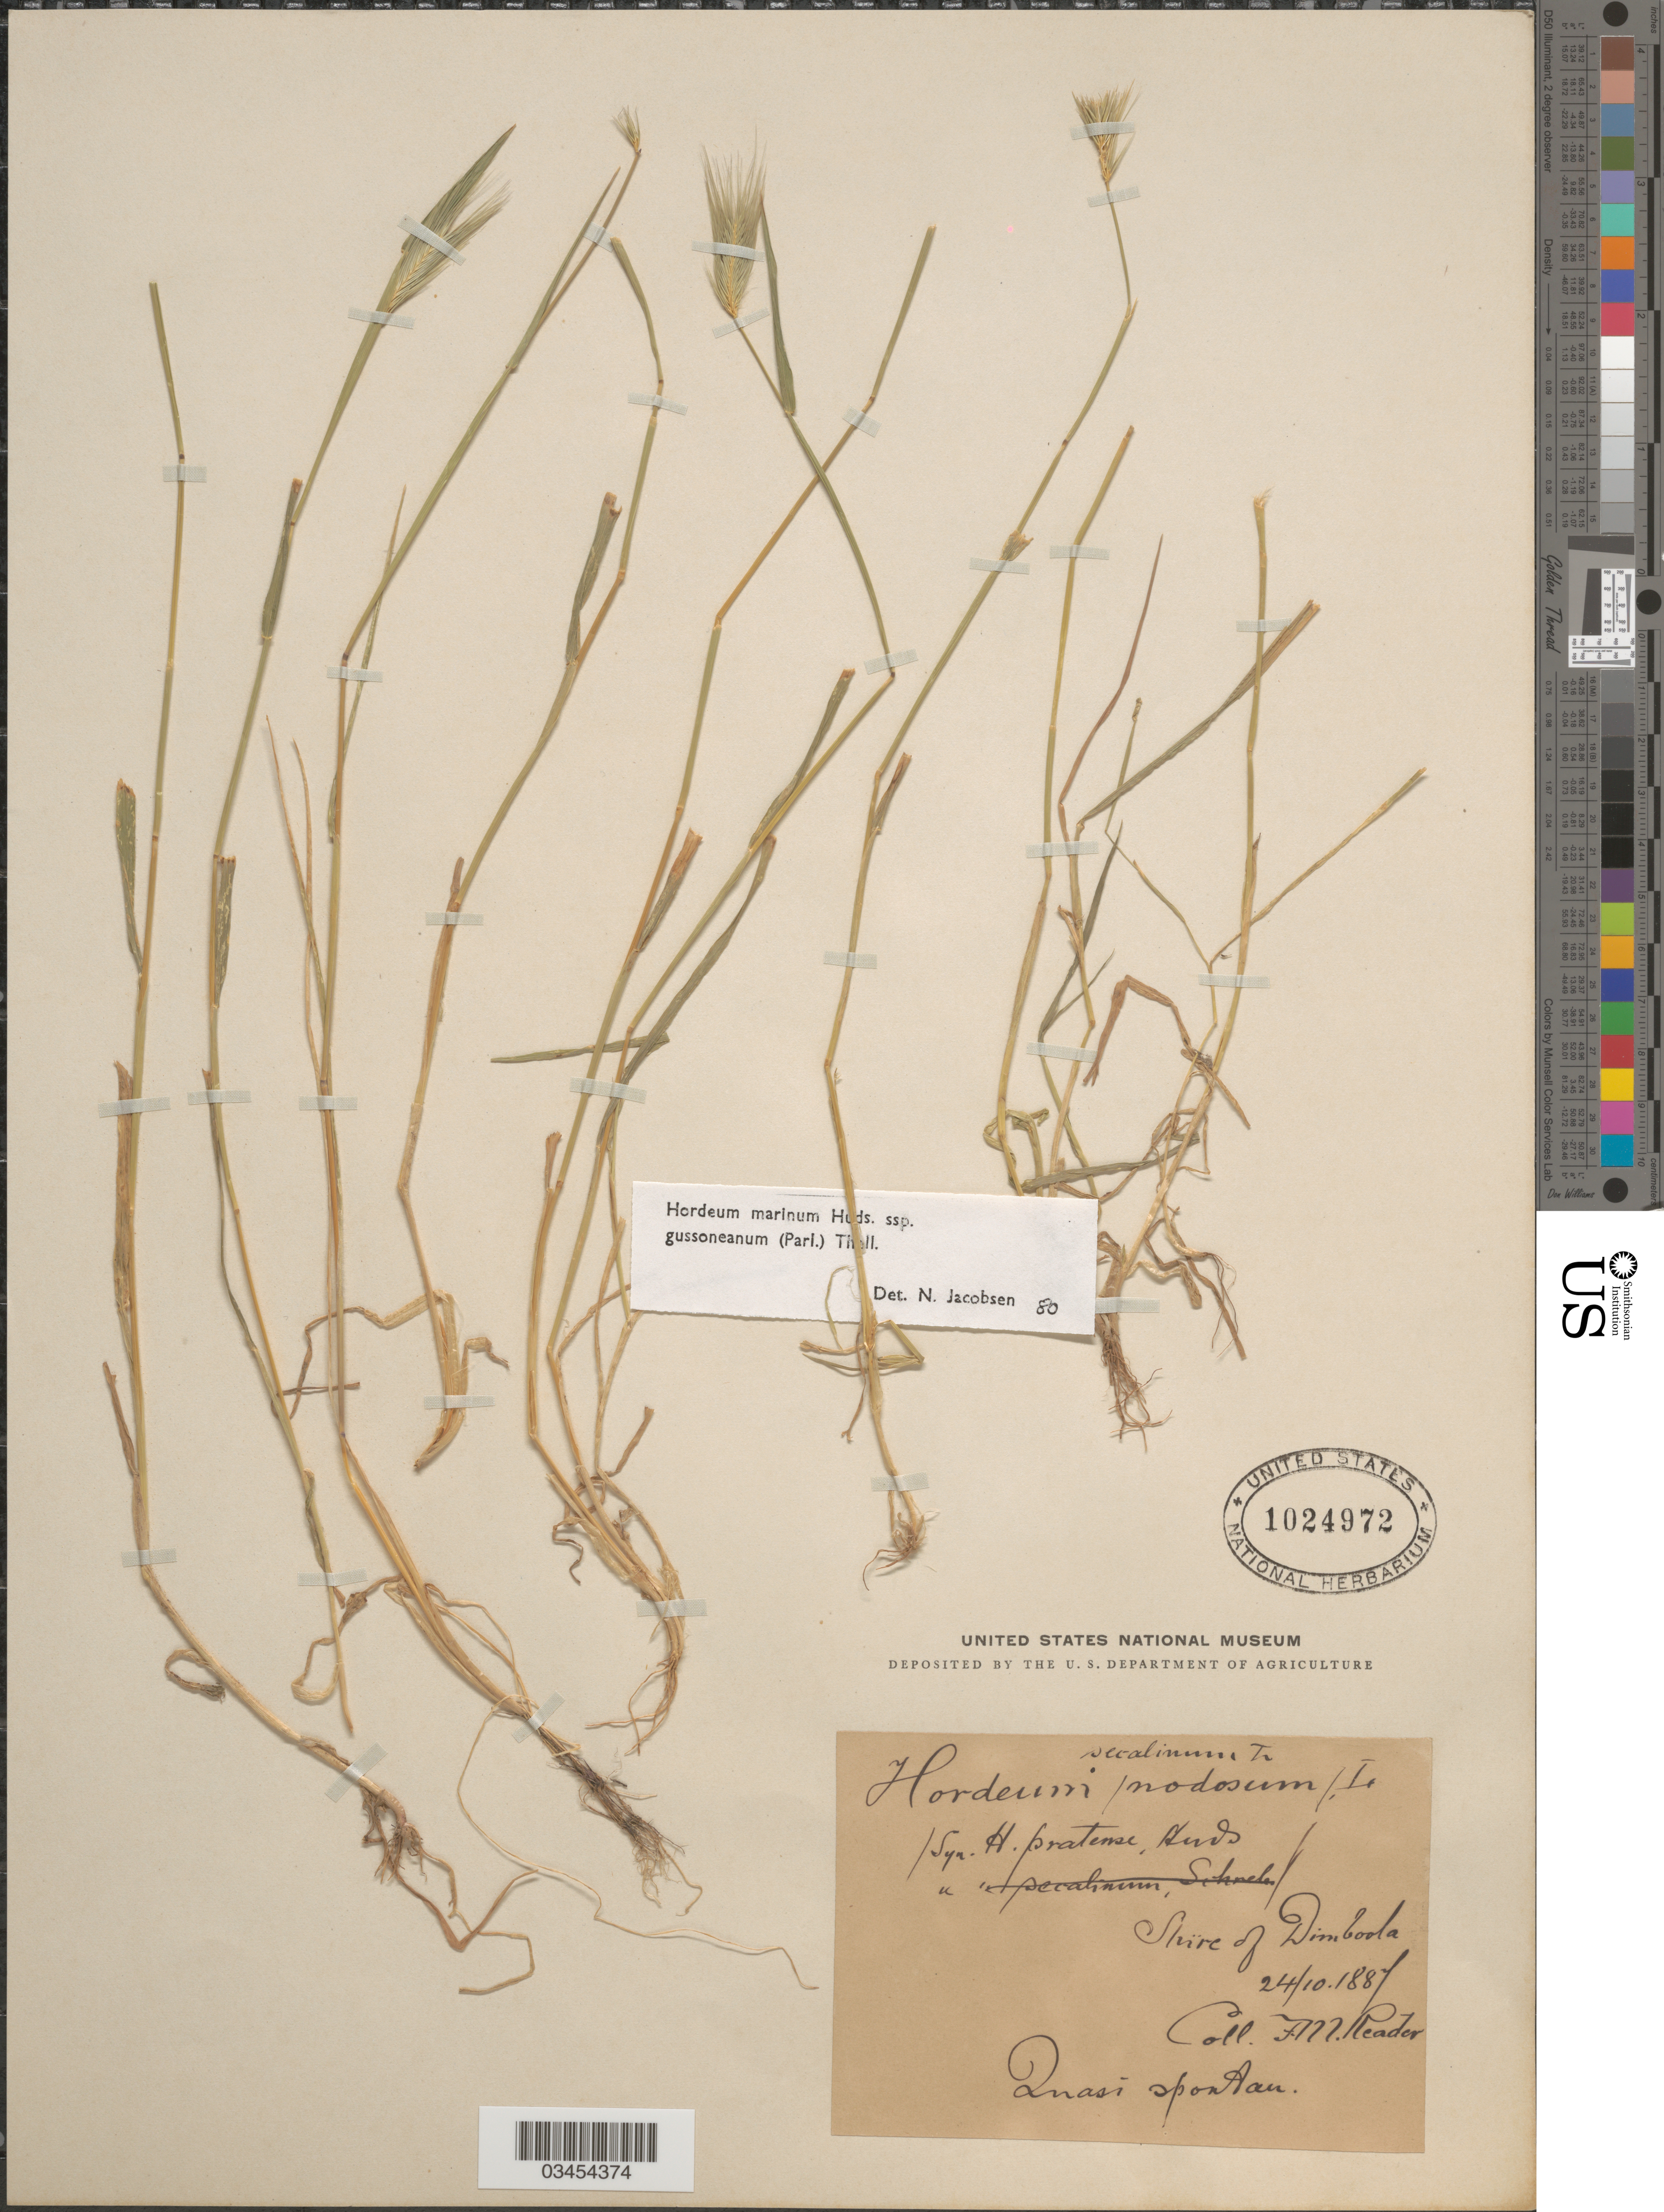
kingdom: Plantae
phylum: Tracheophyta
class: Liliopsida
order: Poales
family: Poaceae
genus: Hordeum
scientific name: Hordeum marinum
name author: Huds.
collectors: F. Reader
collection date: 1887-10-24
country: Australia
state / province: Victoria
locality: Shïre of Dimboola.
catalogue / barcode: US 1024972